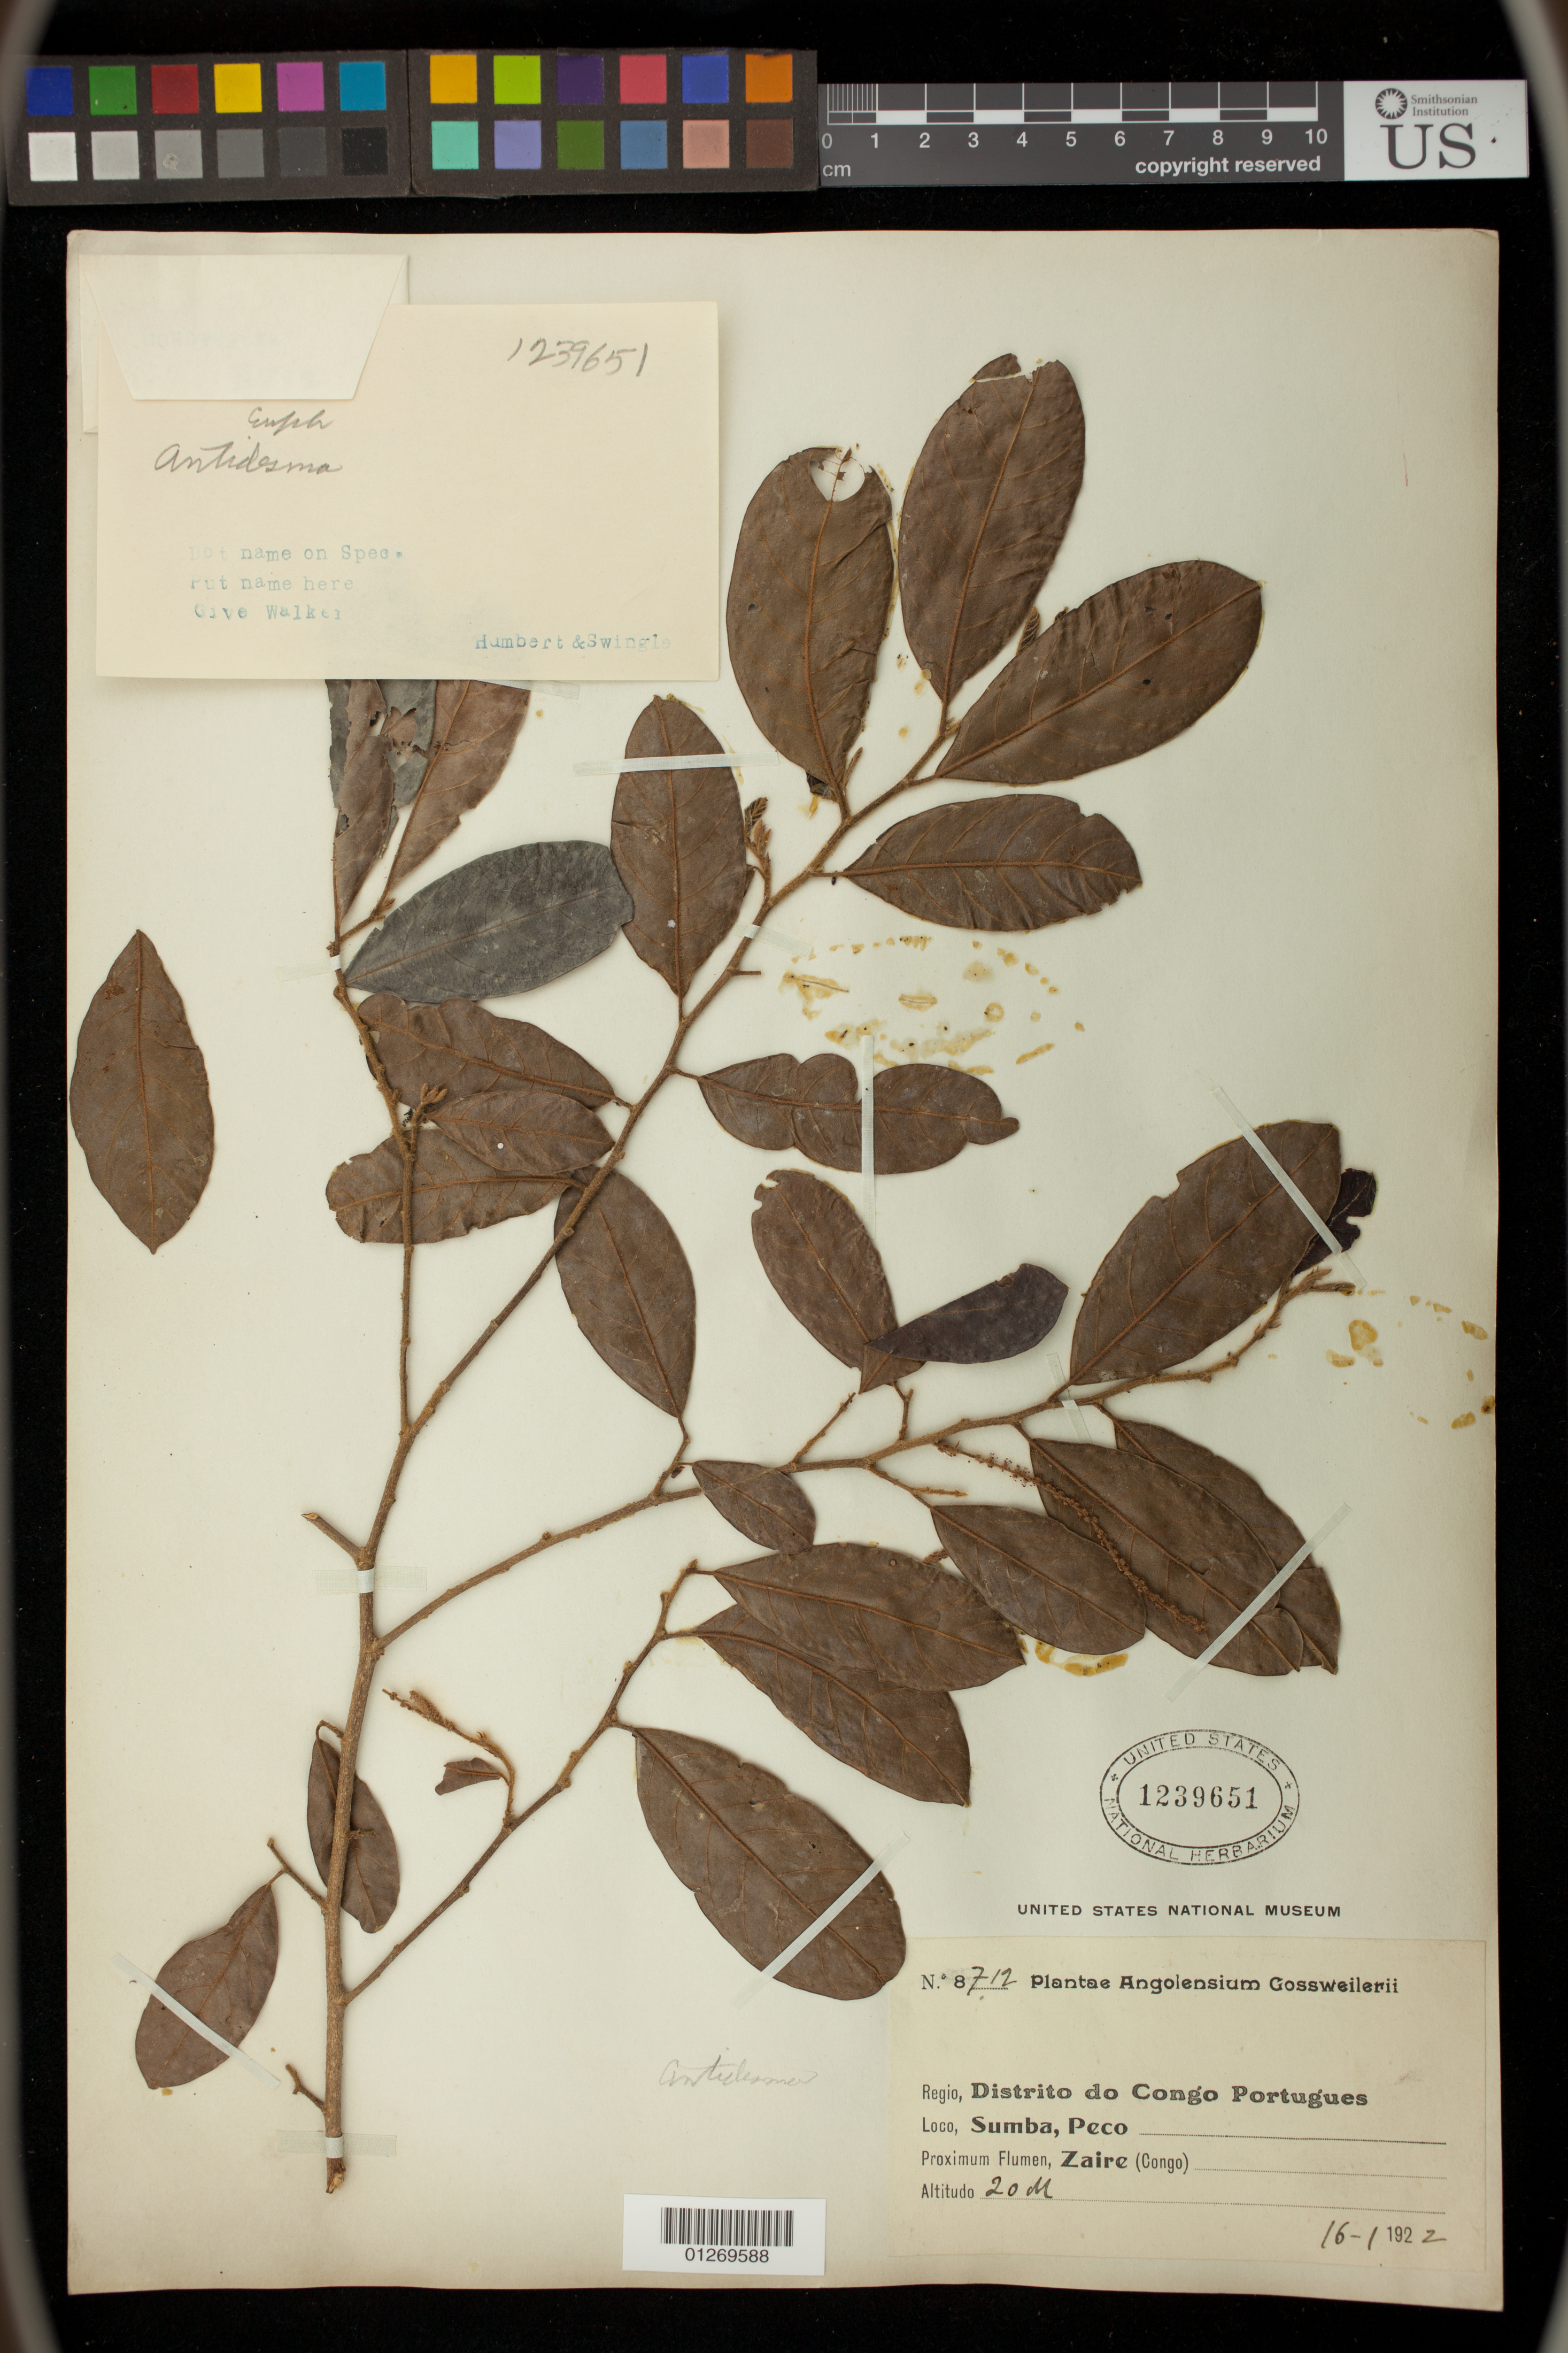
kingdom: Plantae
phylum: Tracheophyta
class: Magnoliopsida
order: Malpighiales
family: Phyllanthaceae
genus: Antidesma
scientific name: Antidesma sp.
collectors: -. Gossweiler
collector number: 8712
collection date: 1922-01-16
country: Angola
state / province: Cabinda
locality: Distrito do Congo Portugues.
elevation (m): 20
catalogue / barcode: US 1239651